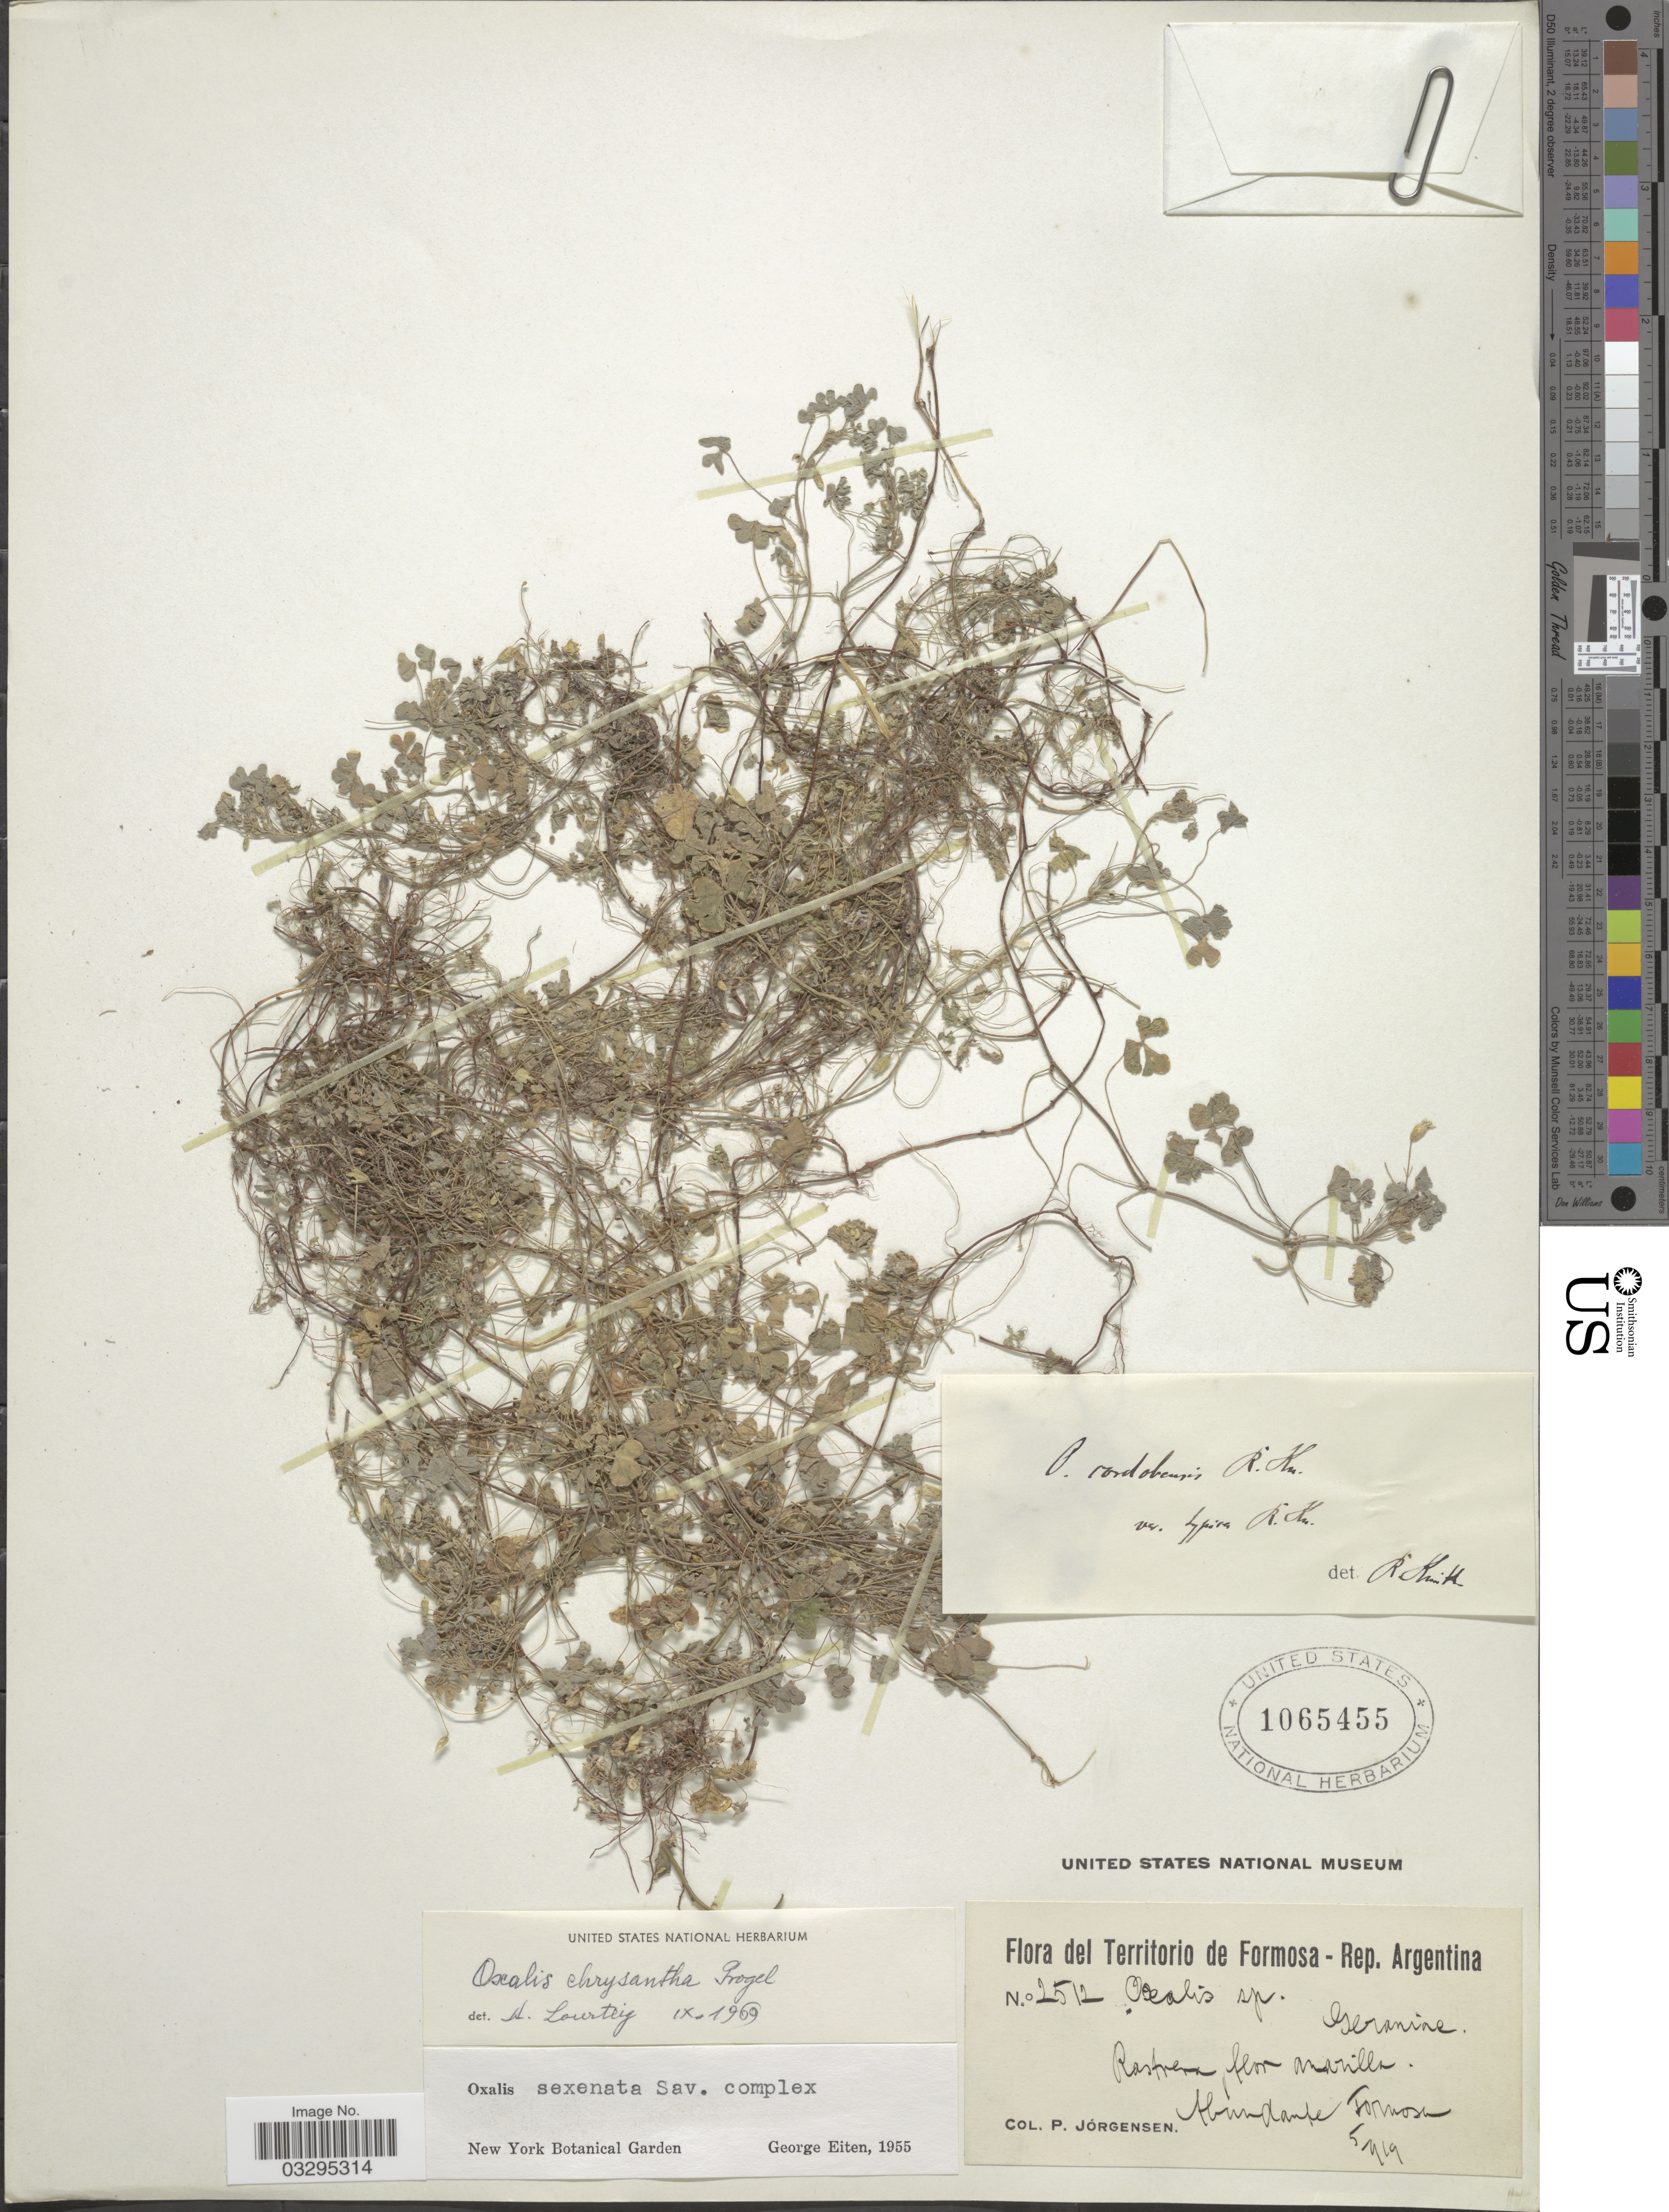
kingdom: Plantae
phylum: Tracheophyta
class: Magnoliopsida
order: Oxalidales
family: Oxalidaceae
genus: Oxalis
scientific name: Oxalis conorrhiza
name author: Jacq.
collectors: P. Jörgensen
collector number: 2512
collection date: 1919-05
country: Argentina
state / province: Formosa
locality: Abundante Formosa.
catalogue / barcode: US 1065455